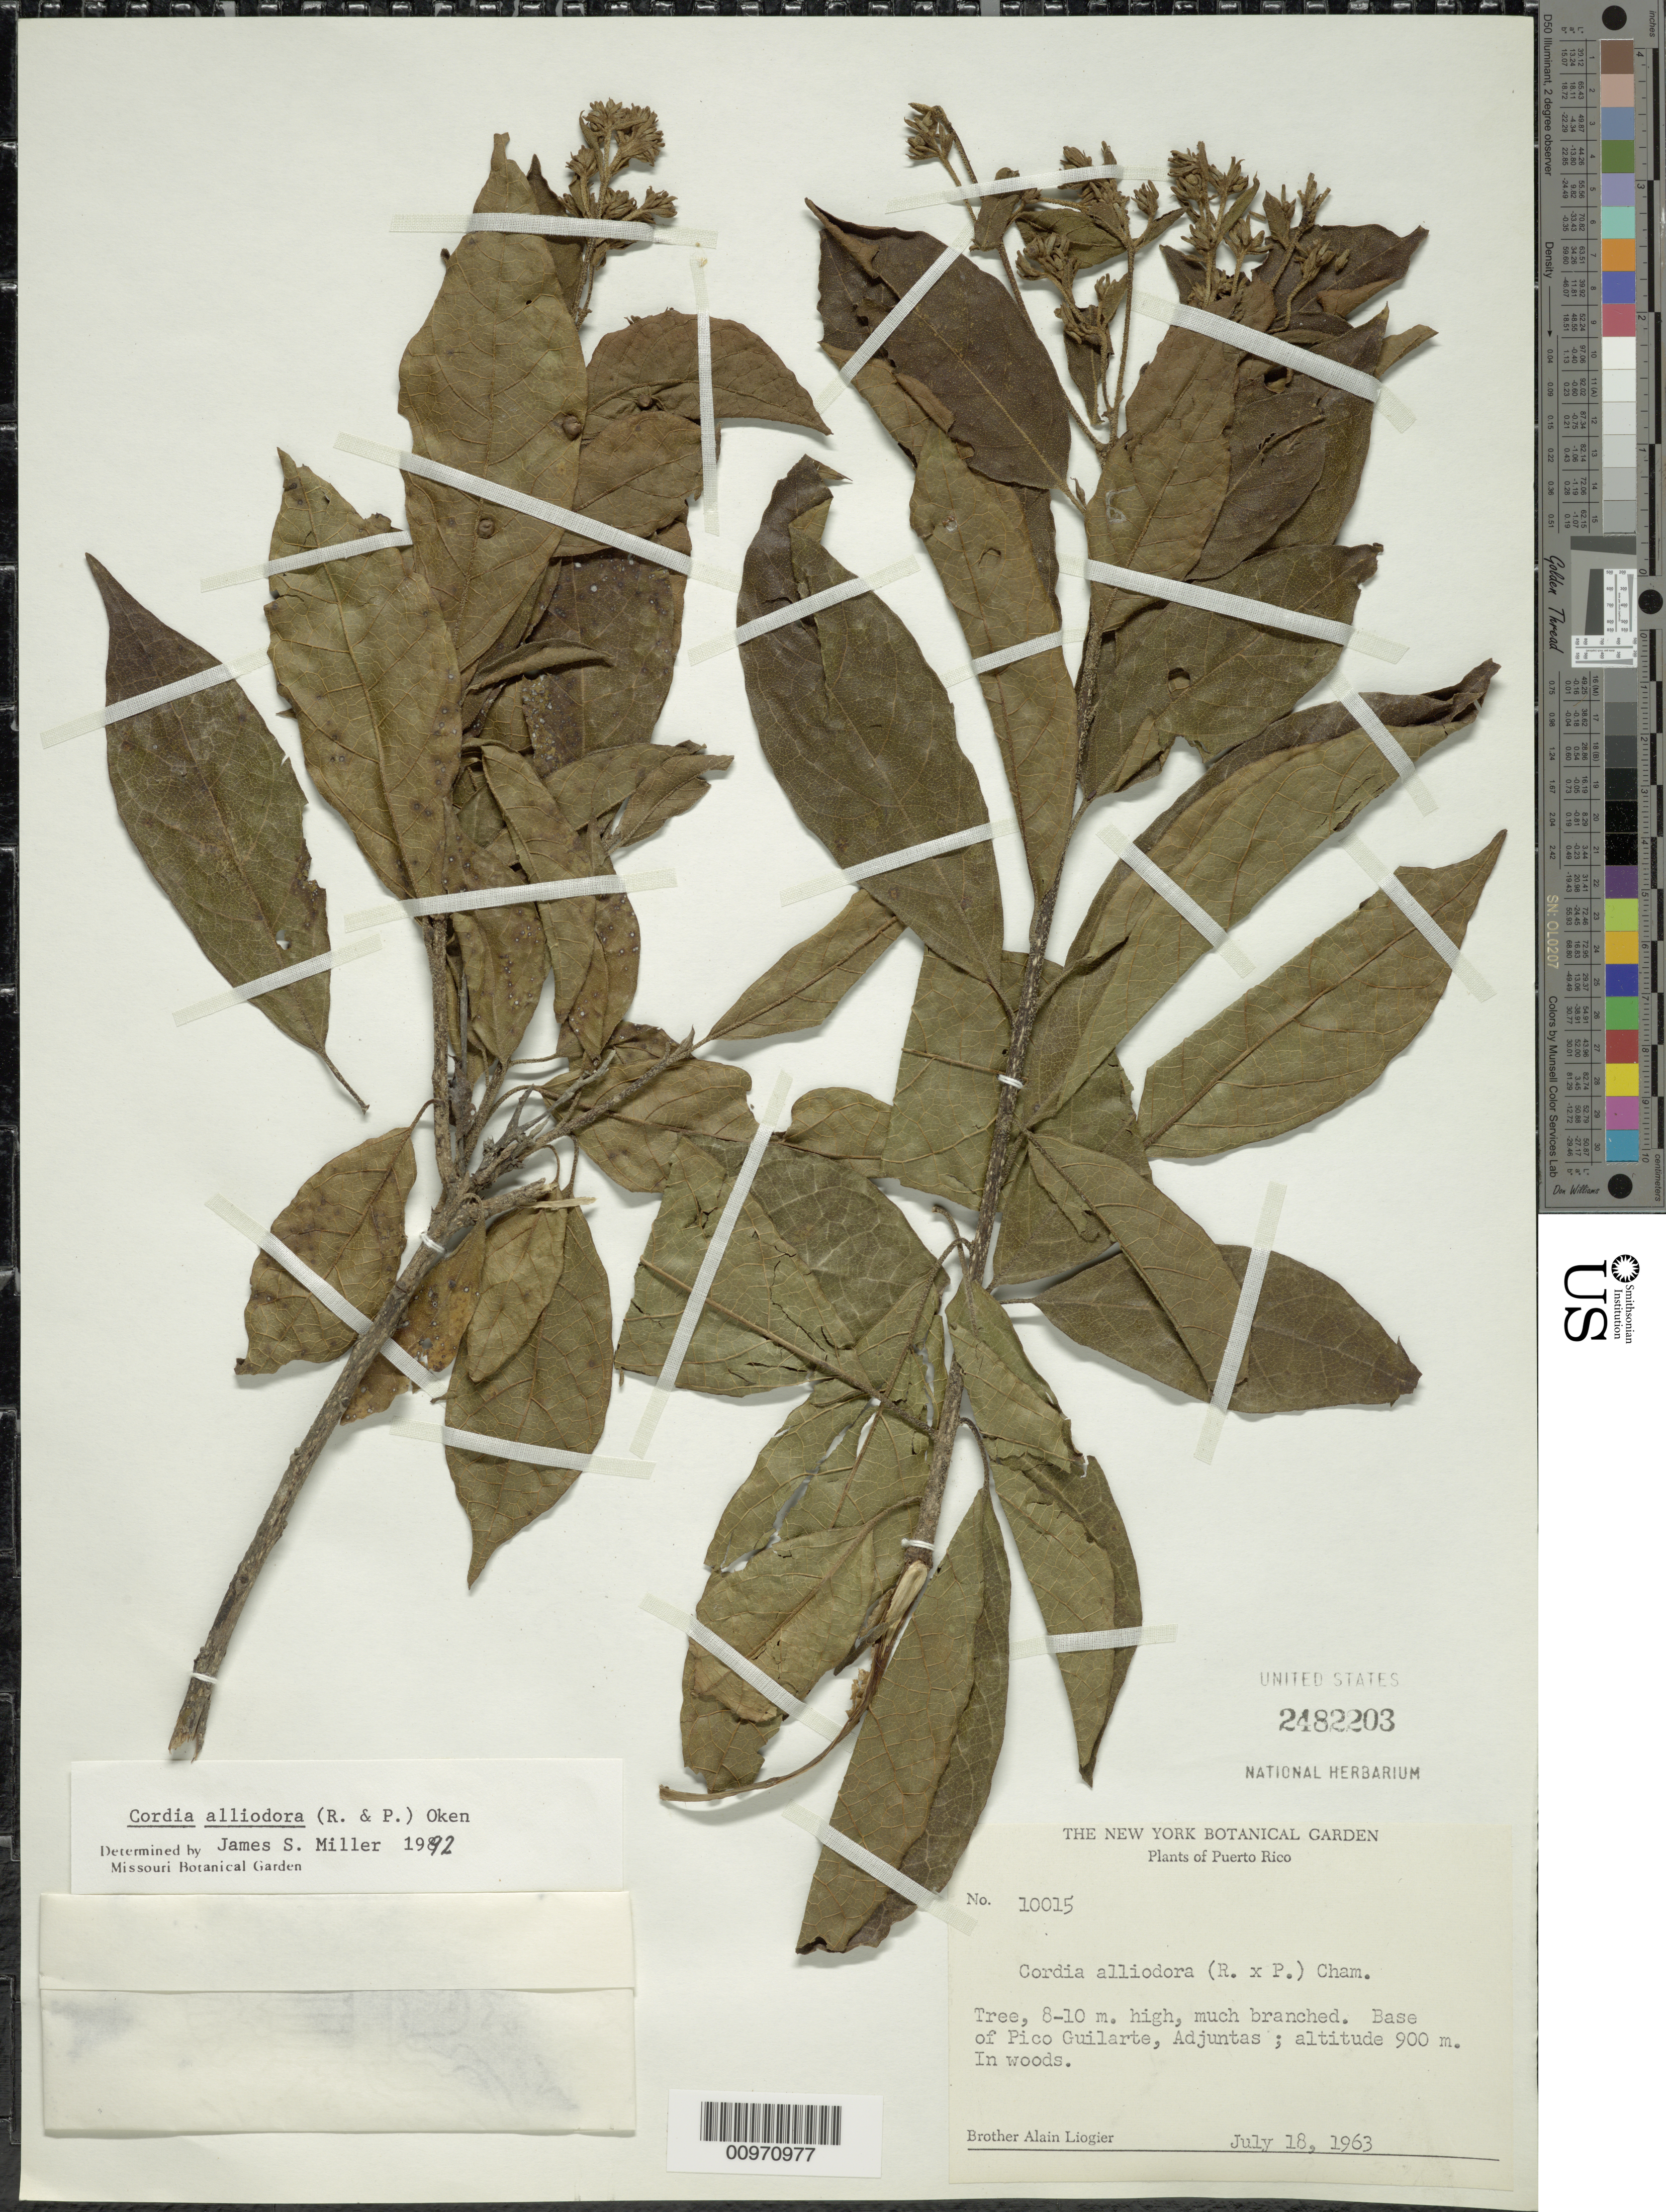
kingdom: Plantae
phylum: Tracheophyta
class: Magnoliopsida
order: Boraginales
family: Cordiaceae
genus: Cordia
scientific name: Cordia alliodora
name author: (Ruiz & Pav.) Oken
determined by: Miller, James S., (MO), Missouri Botanical Garden (UNITED STATES)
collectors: A. H. Liogier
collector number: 10015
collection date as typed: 18 Jul 1963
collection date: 1963-07-18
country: Puerto Rico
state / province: Adjuntas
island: Puerto Rico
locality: Base of Pico Guilarte, Adjuntas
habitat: In woods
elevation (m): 900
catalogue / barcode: US 2482203